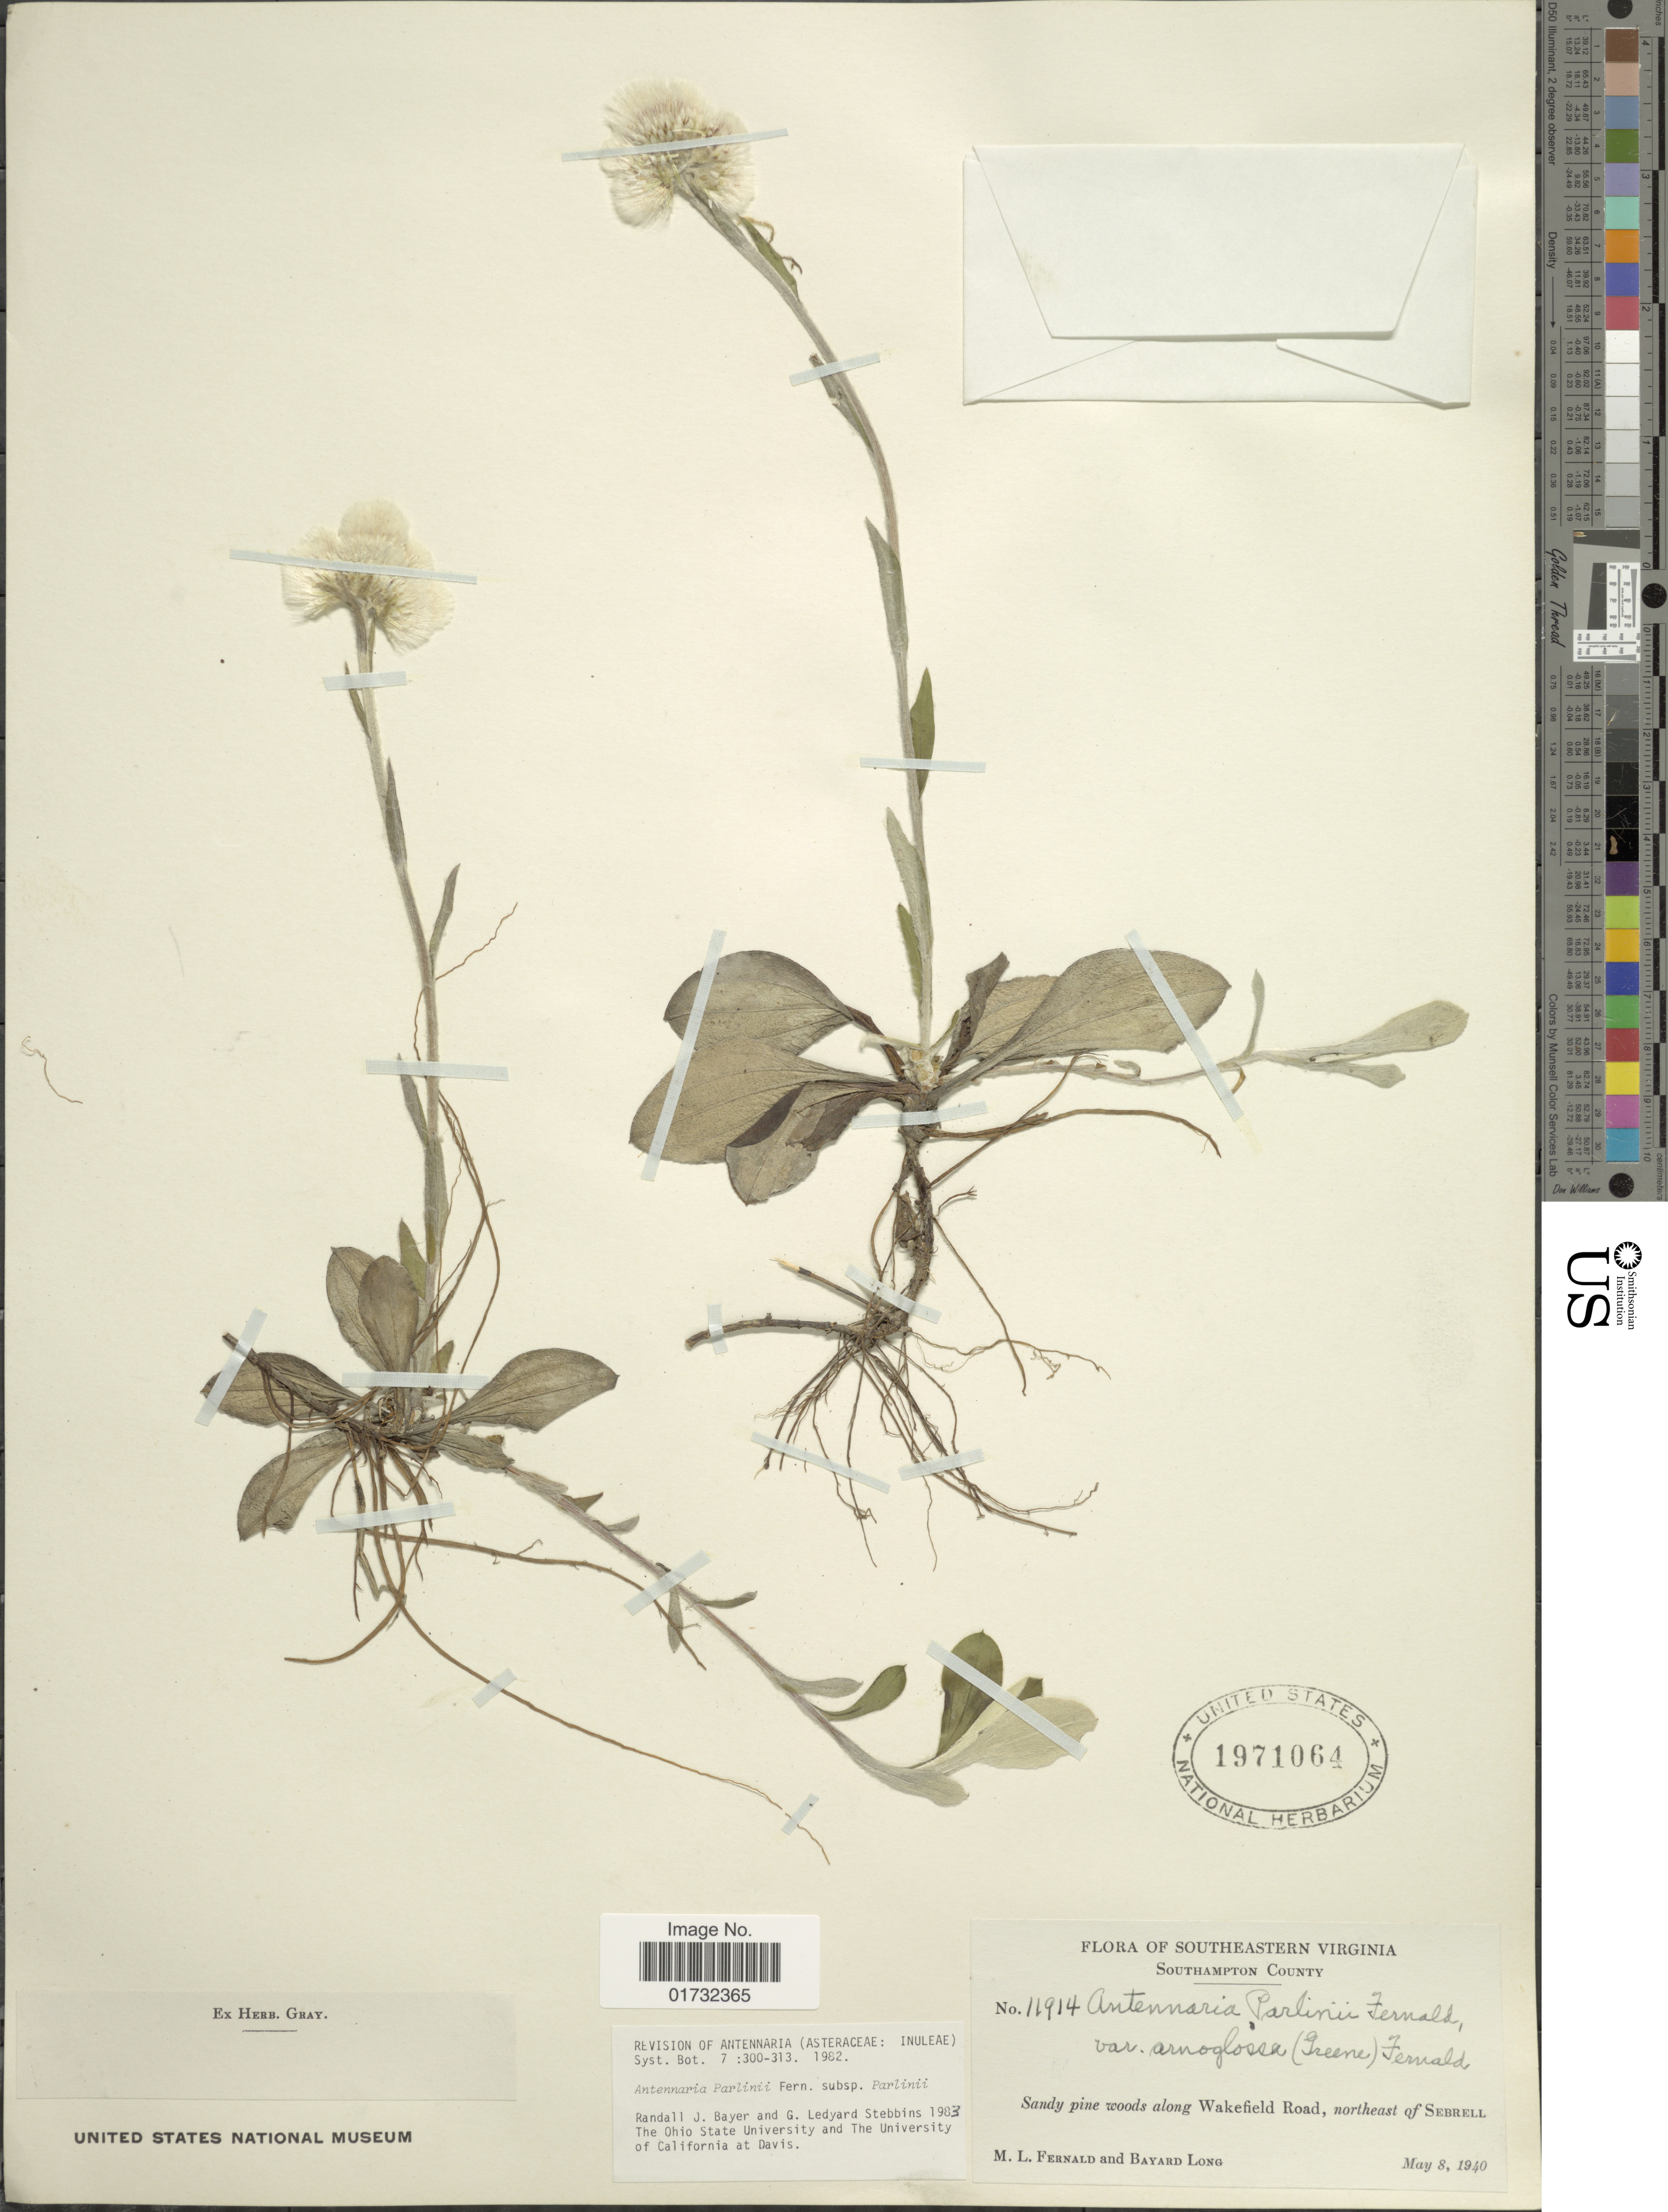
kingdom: Plantae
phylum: Tracheophyta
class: Magnoliopsida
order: Asterales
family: Asteraceae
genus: Antennaria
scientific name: Antennaria parlinii subsp. parlinii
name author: Fernald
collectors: M. L. Fernald & B. Long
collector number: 11914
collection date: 1940-05-08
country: United States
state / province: Virginia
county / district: Southampton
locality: Southeastern Virginia. Southampton County. along Wakefield Road, northeast of Sebrell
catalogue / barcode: US 1971064